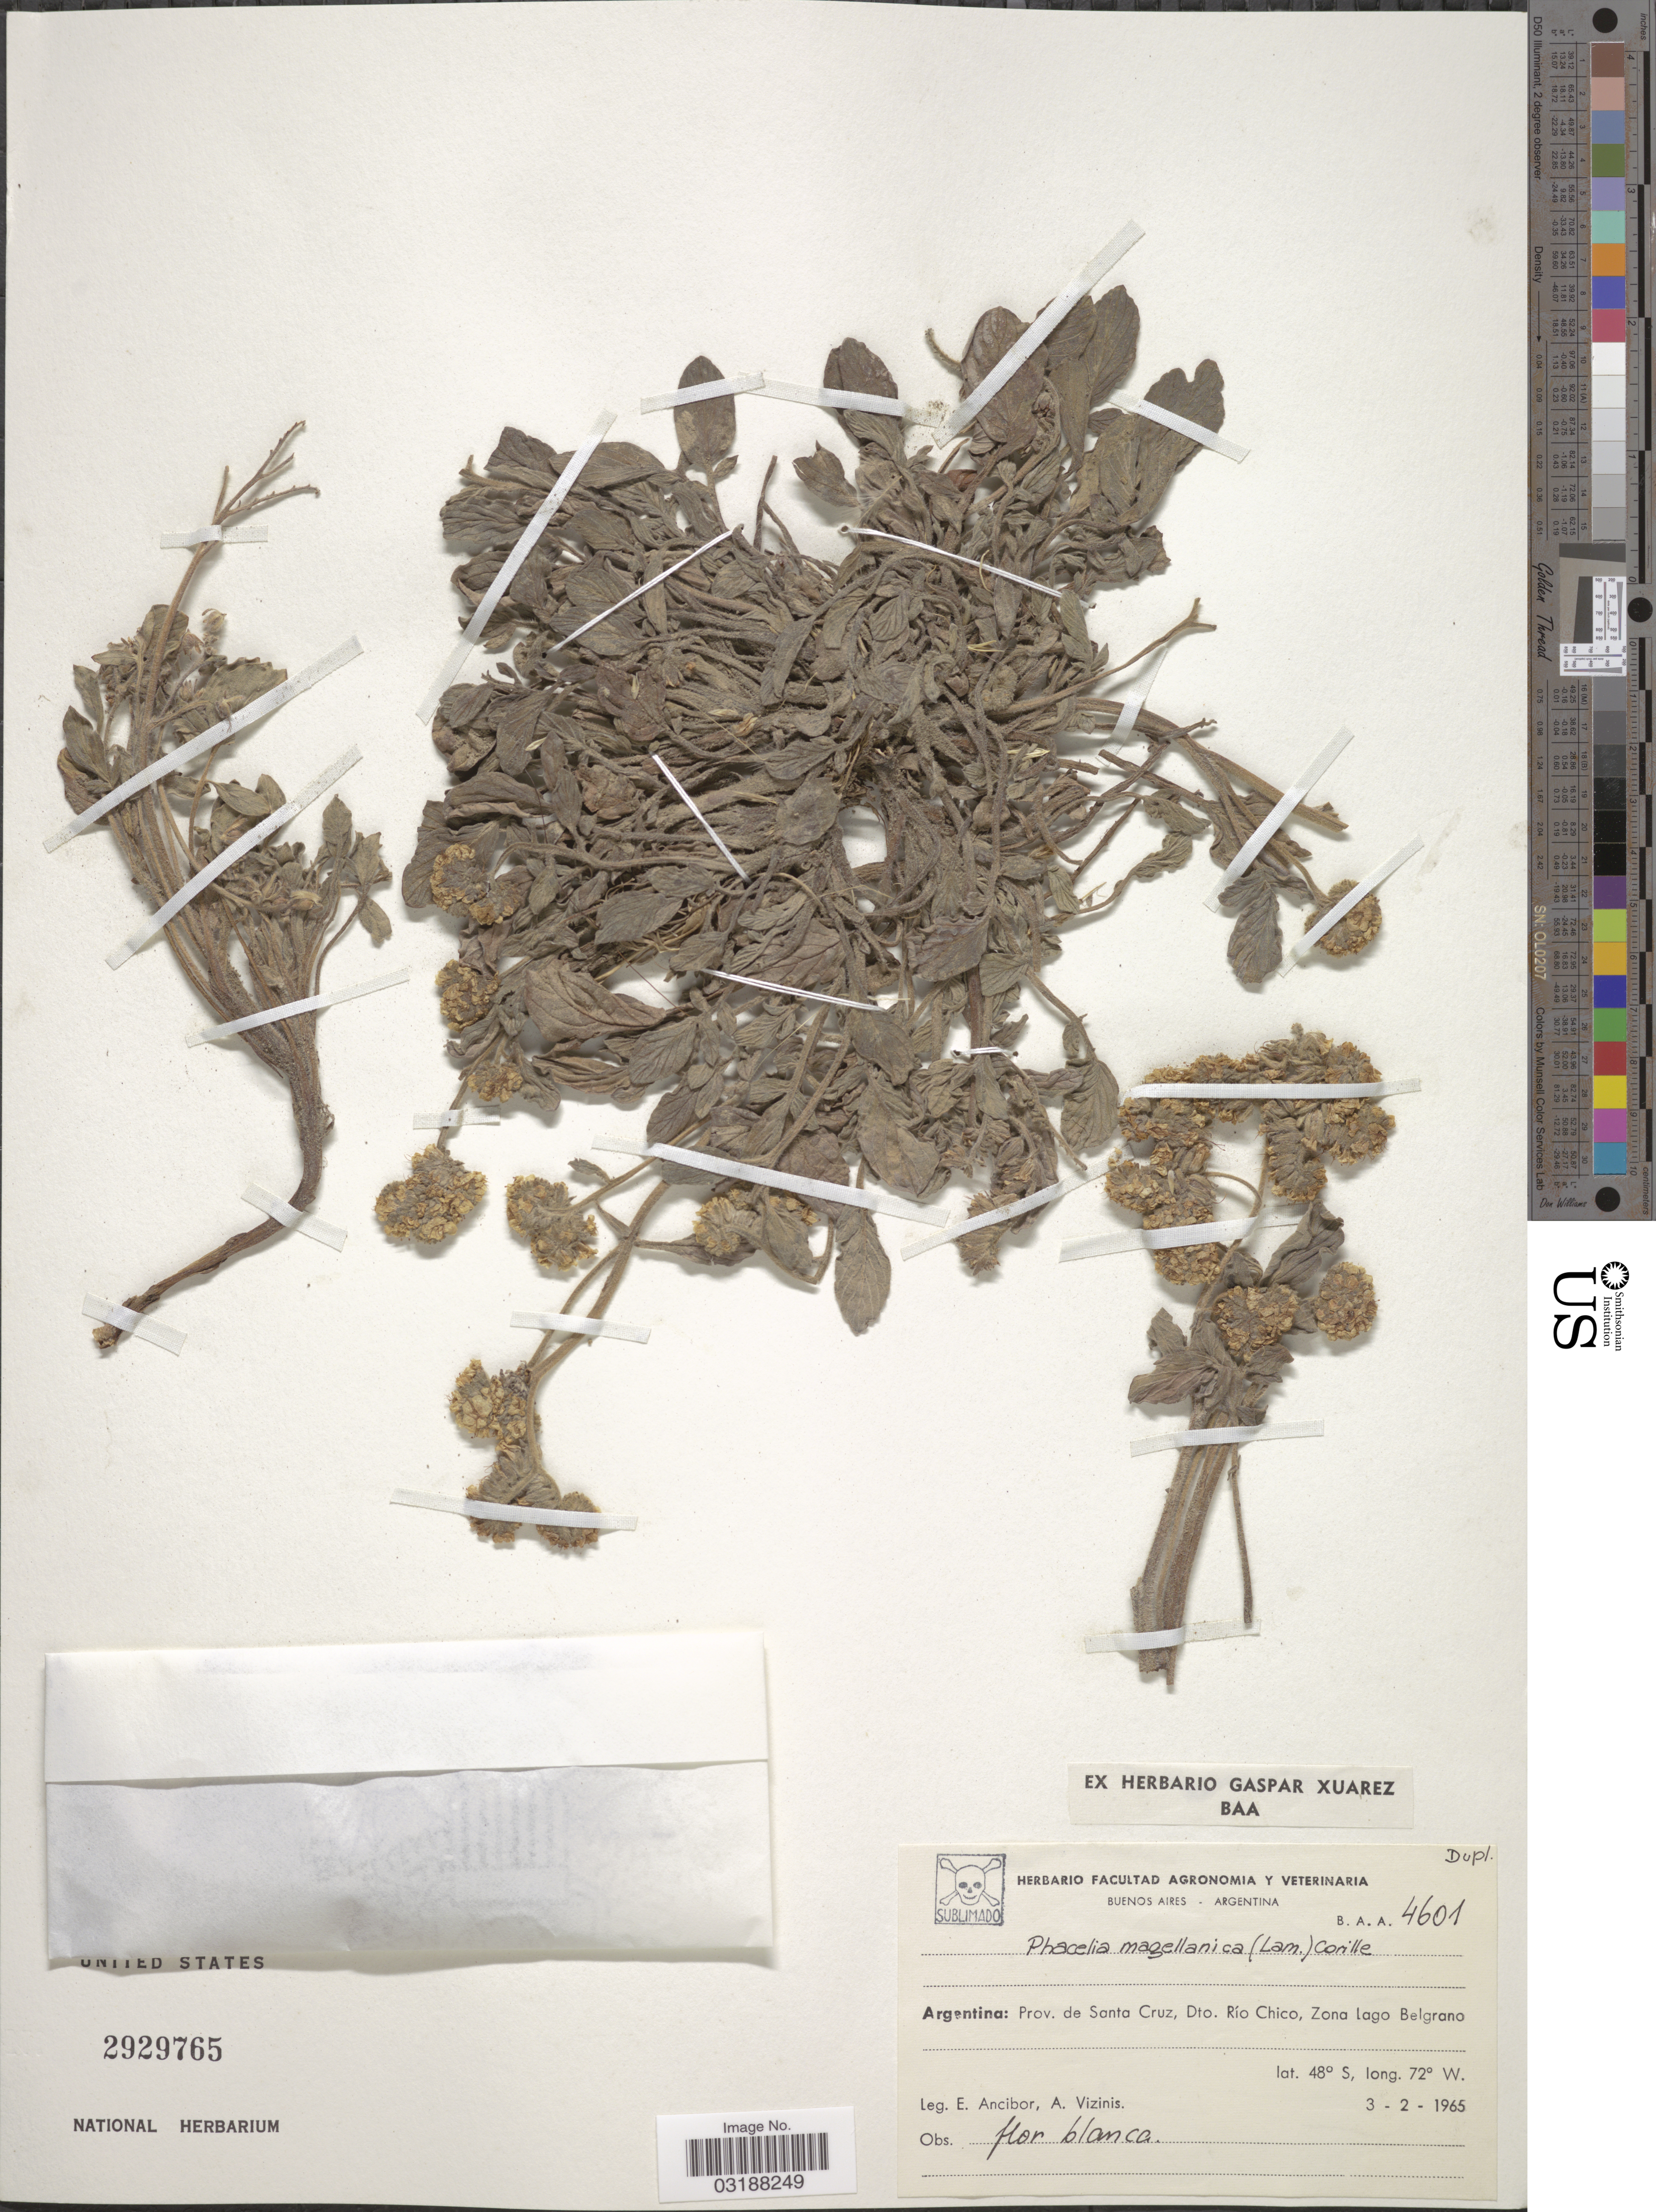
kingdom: Plantae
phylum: Tracheophyta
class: Magnoliopsida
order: Boraginales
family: Hydrophyllaceae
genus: Phacelia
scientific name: Phacelia magellanica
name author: (Lam.) Coville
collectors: E. Ancibor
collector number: B.A.A. 4601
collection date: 1965-02-03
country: Argentina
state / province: Santa Cruz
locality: Prov. de Santa Cruz, Dto. Río Chico, Zona Lago Belgrano.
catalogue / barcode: US 2929765